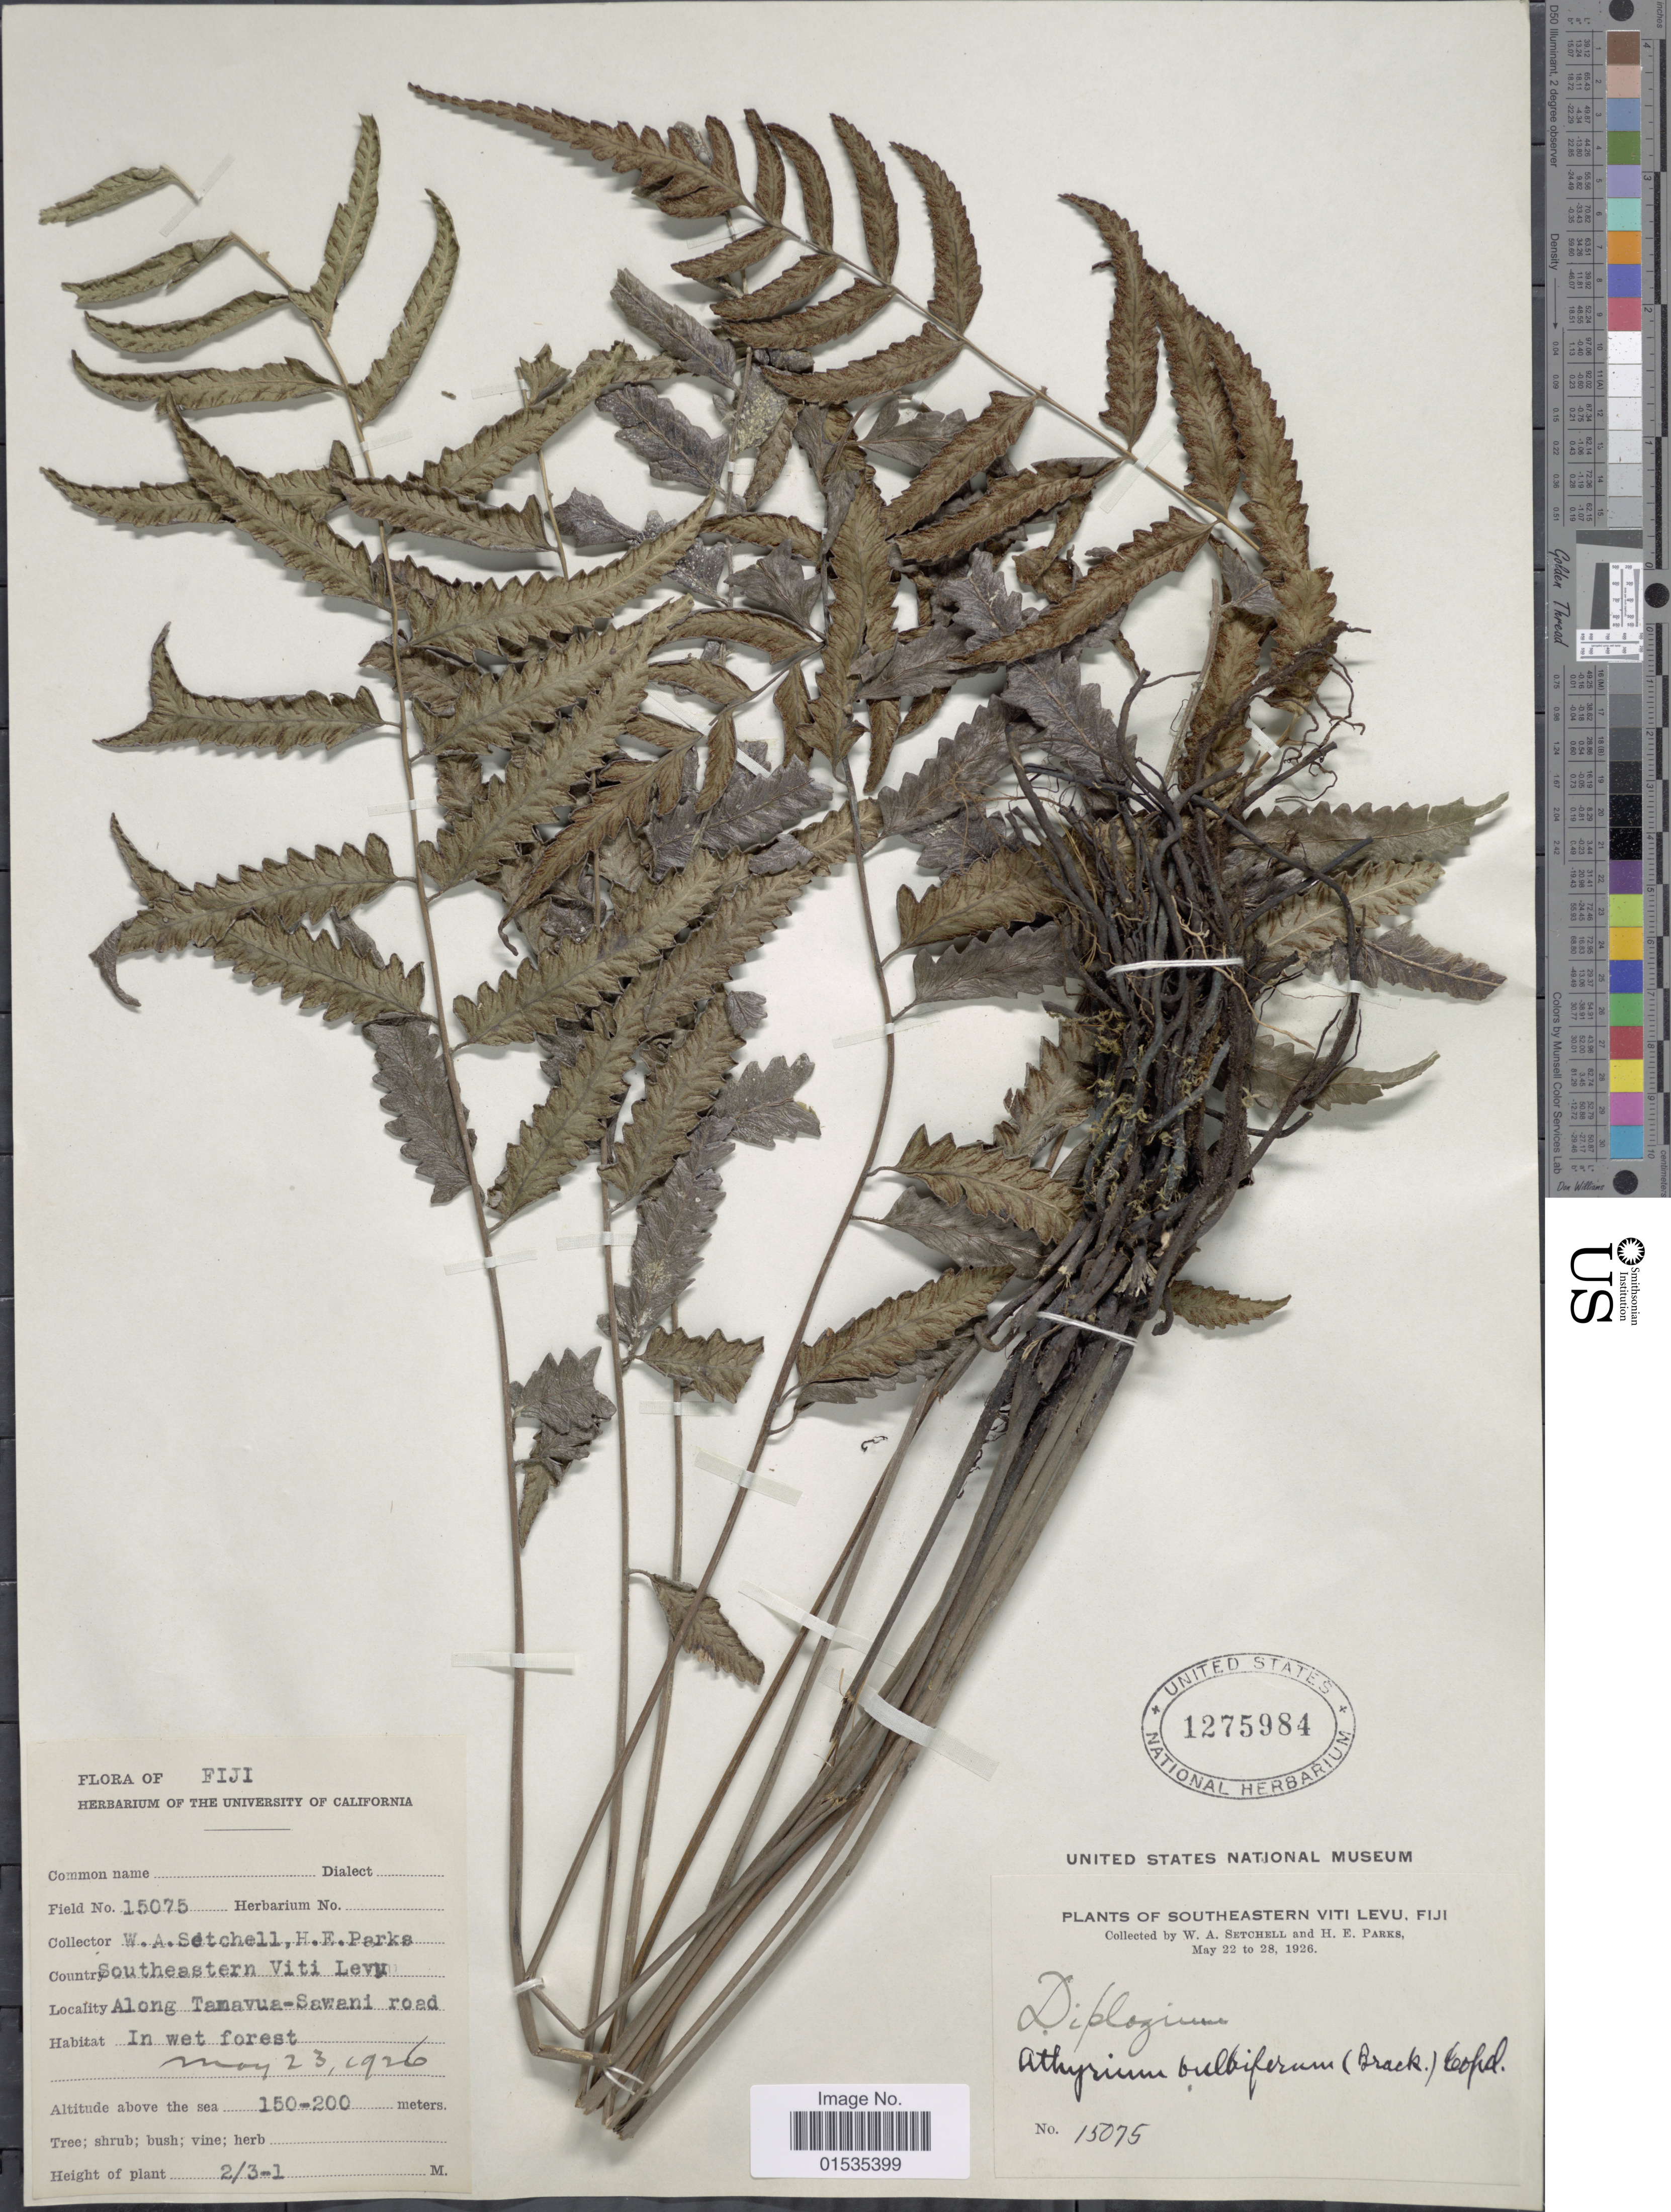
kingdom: Plantae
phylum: Tracheophyta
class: Polypodiopsida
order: Polypodiales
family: Athyriaceae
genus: Diplazium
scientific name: Diplazium bulbiferum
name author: Brack. in Wilkes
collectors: W. Setchell & H. E. Parks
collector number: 15075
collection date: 1926-05-23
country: Fiji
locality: Southeastern Viti Levu, Along Tamavua-Sawani Road [interpreted]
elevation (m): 150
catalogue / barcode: US 1275984